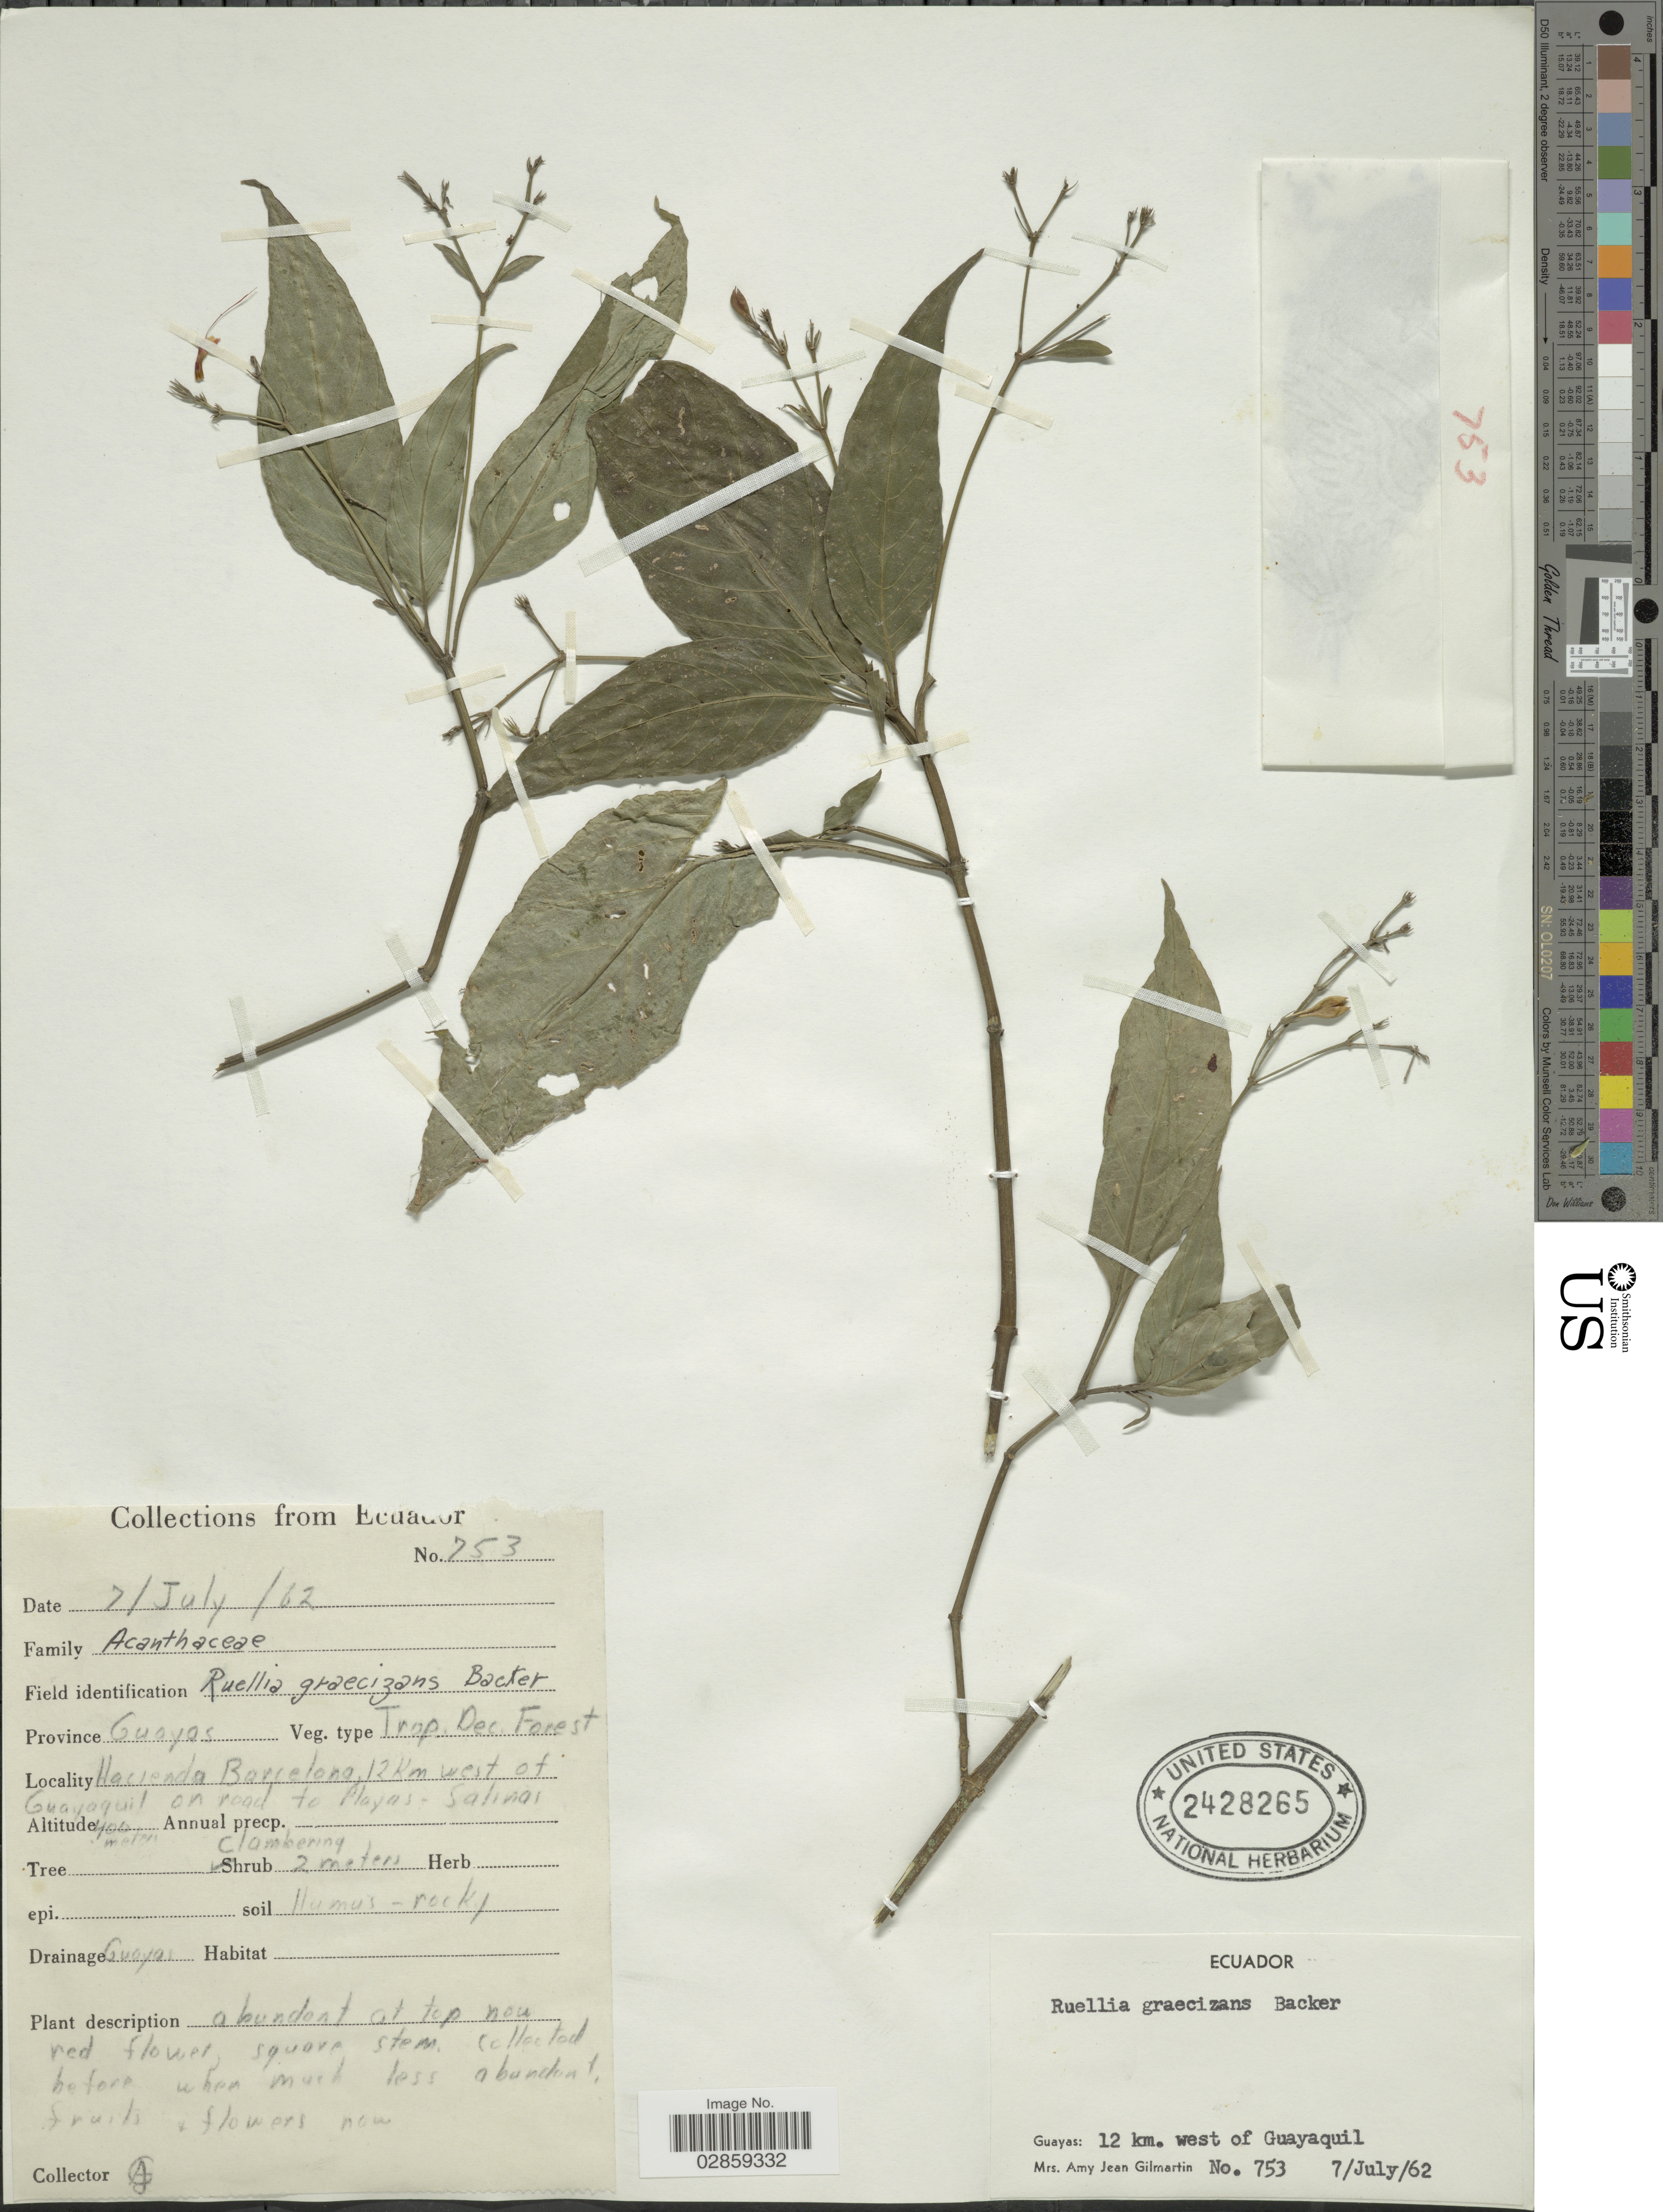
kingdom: Plantae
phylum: Tracheophyta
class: Magnoliopsida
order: Lamiales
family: Acanthaceae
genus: Ruellia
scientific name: Ruellia brevifolia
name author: (Pohl) C. Ezcurra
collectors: A. J. Gilmartin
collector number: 753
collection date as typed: Transcribed d/m/y: 7/7/62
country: Ecuador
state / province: Guayas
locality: Hacienda Barcelona 12 Km west of Guayaquil on road to Playas-Salinai.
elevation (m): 400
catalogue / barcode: US 2428265